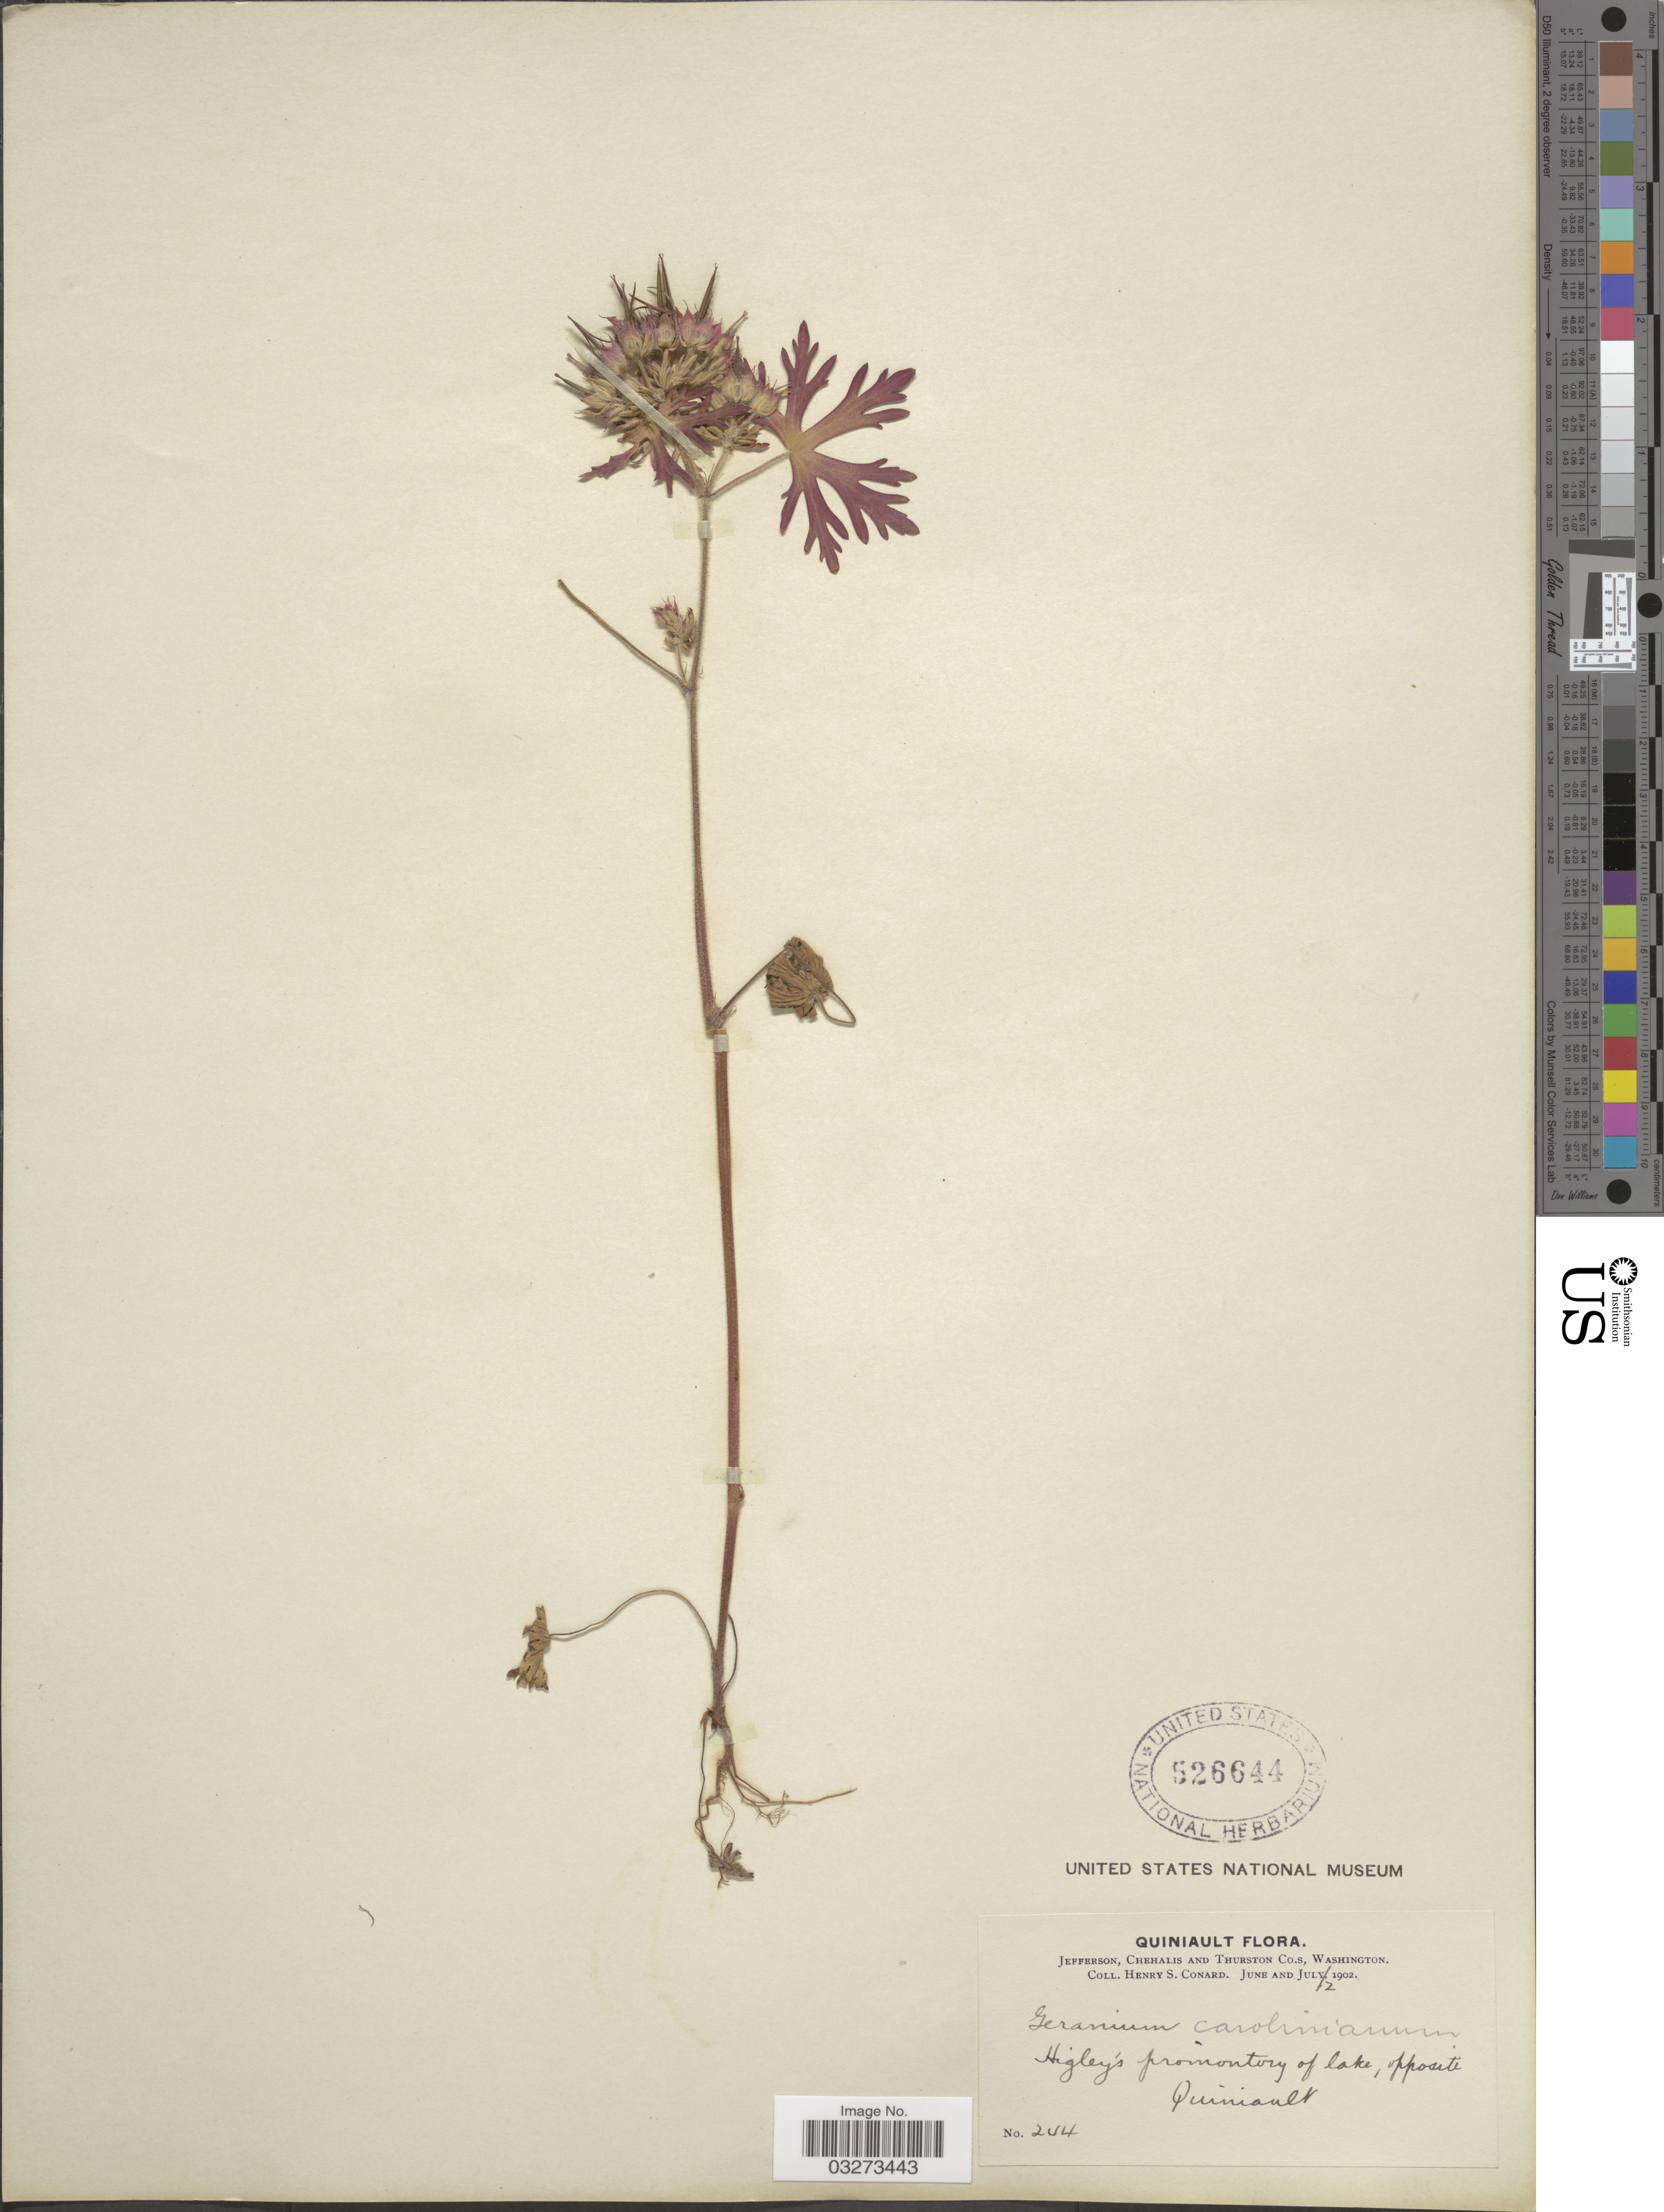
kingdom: Plantae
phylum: Tracheophyta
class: Magnoliopsida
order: Geraniales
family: Geraniaceae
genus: Geranium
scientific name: Geranium carolinianum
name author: L.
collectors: H. S. Conard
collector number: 244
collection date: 1902-07-02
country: United States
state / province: Washington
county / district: Thurston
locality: Quiniault, Jefferson, Chehalis and Thurston Co. Highley's promontory of lake, opposite Quiniault.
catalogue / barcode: US 526644